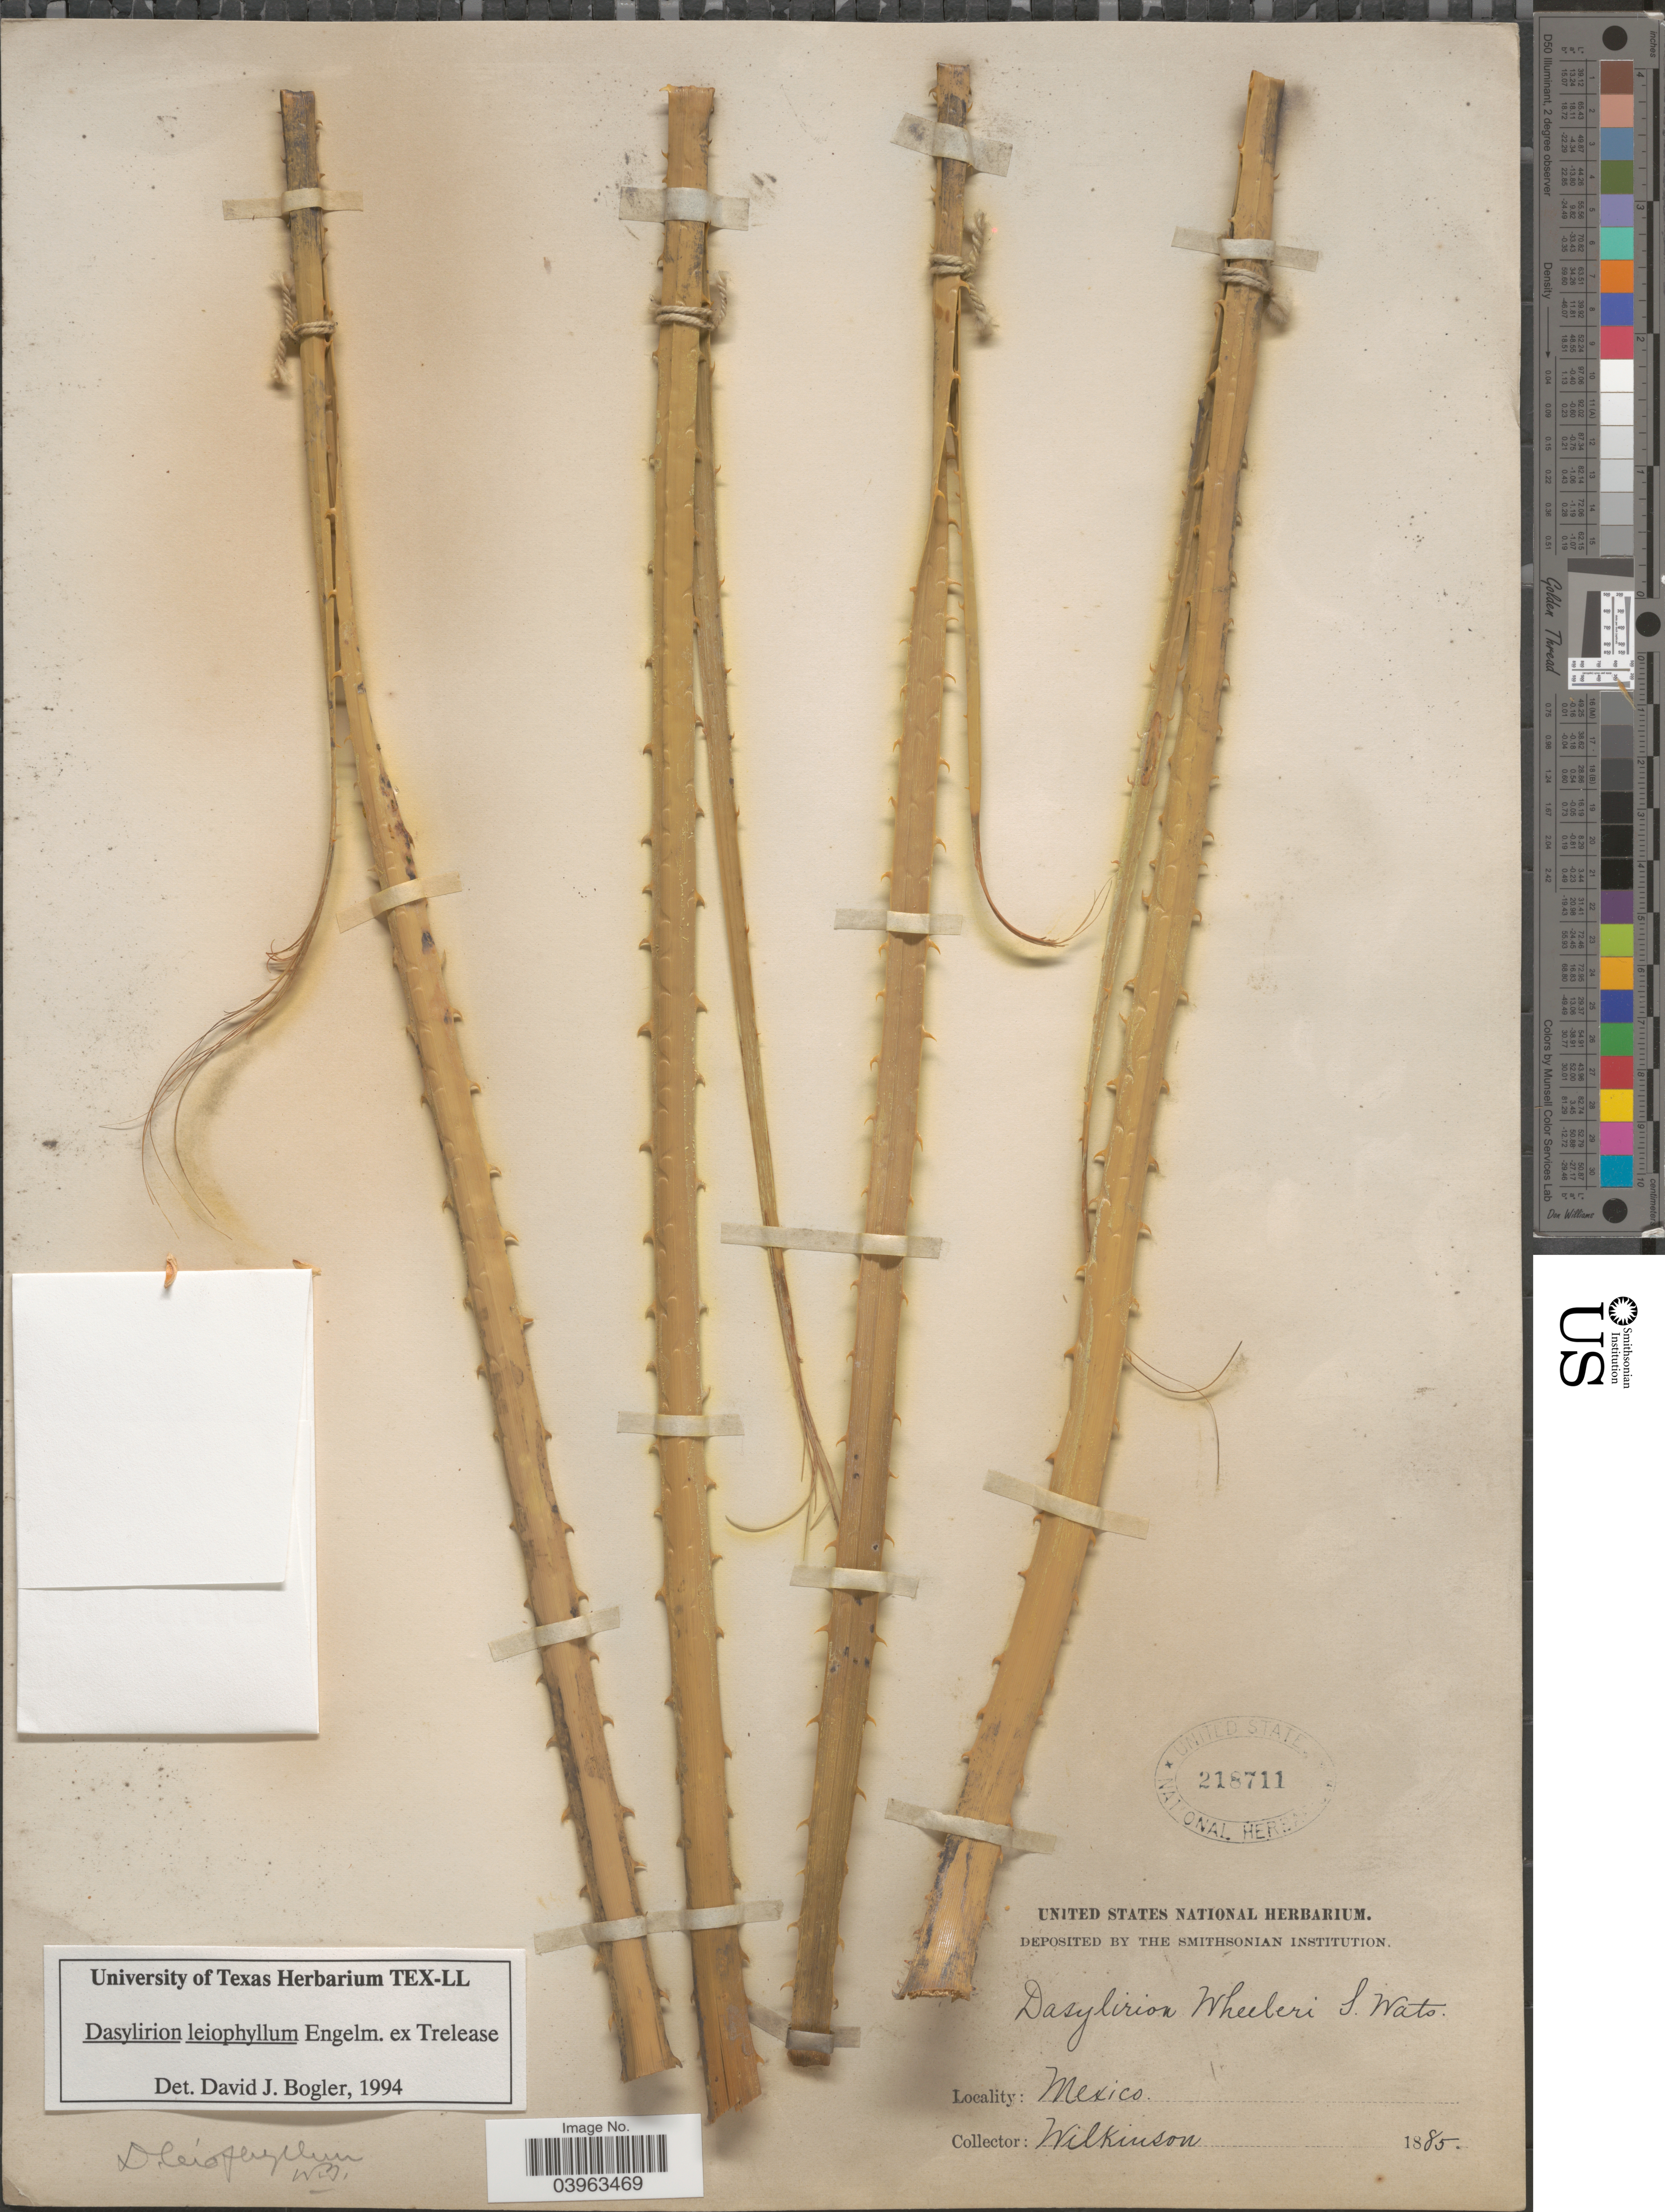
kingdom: Plantae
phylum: Tracheophyta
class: Liliopsida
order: Asparagales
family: Asparagaceae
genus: Dasylirion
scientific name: Dasylirion leiophyllum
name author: Engelm. ex Trel.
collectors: Wilkinson, --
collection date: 1885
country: Mexico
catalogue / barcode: US 218711